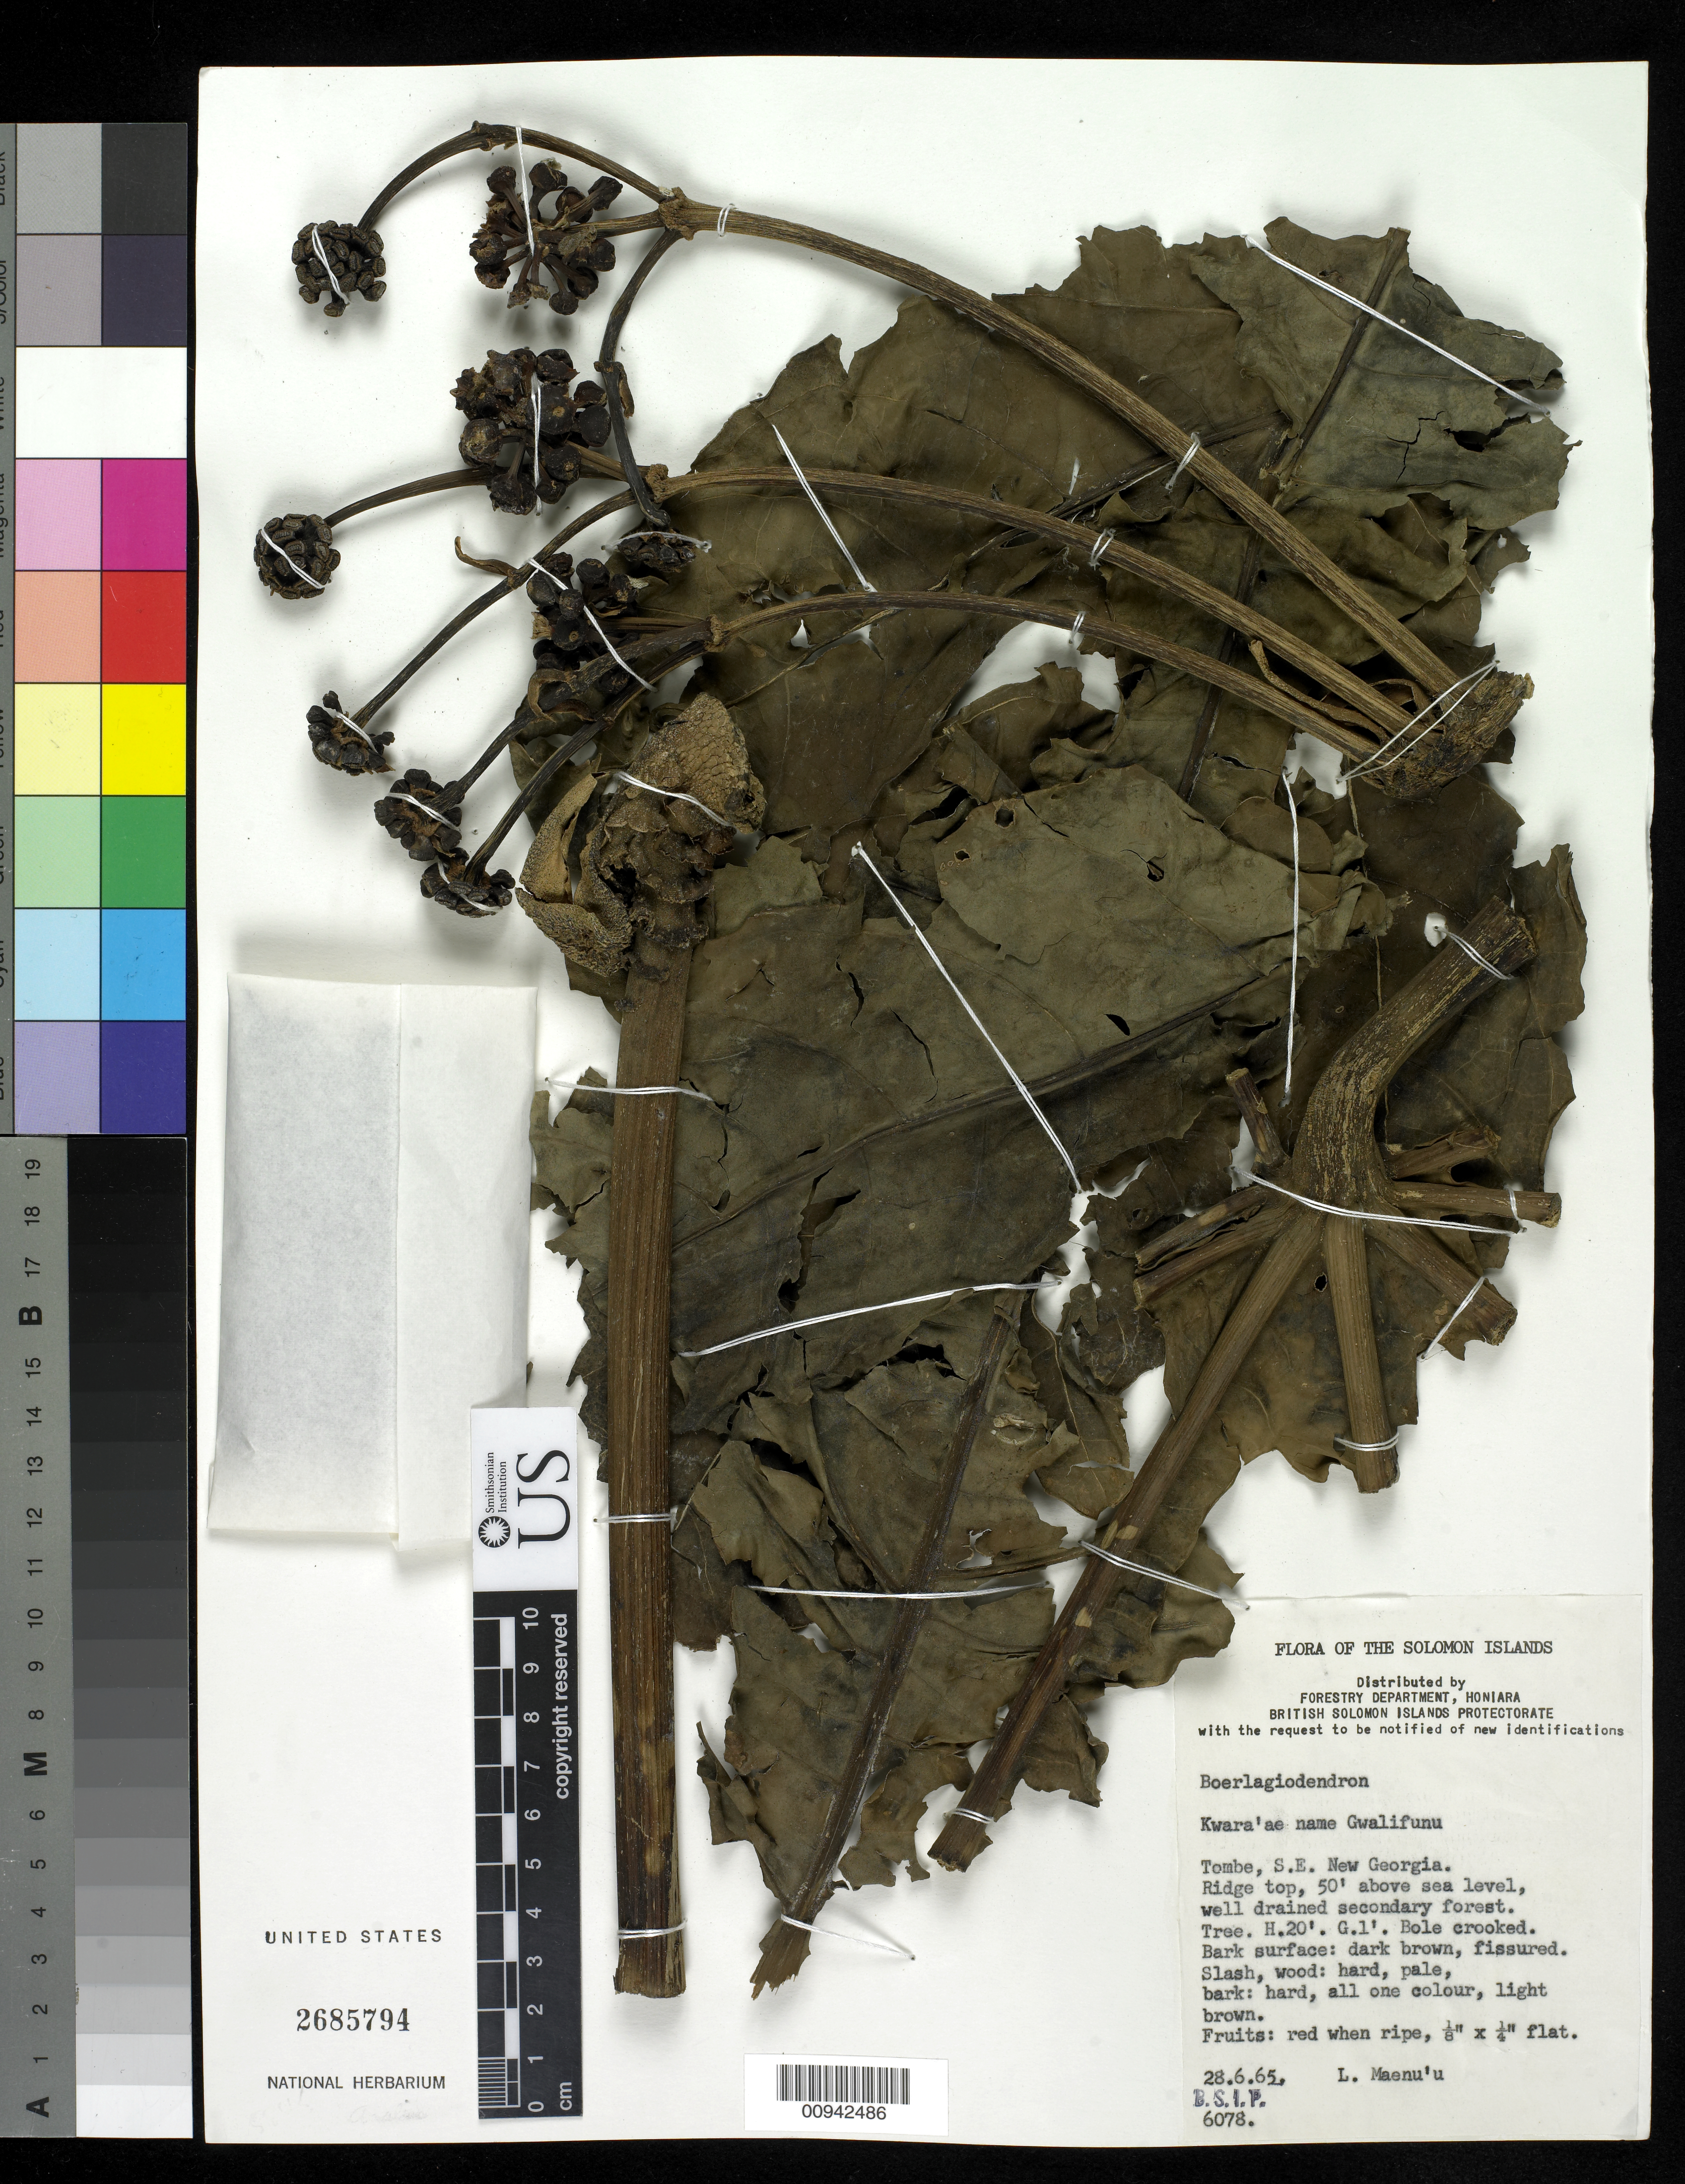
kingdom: Plantae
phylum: Tracheophyta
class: Magnoliopsida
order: Apiales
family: Araliaceae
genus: Boerlagiodendron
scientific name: Boerlagiodendron sp.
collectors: L. Maenu'u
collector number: BSIP 6078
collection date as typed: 28 Jun 1965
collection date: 1965-06-28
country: Solomon Islands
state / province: Western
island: New Georgia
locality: Tombe,SE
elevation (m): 15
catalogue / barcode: US 2685794